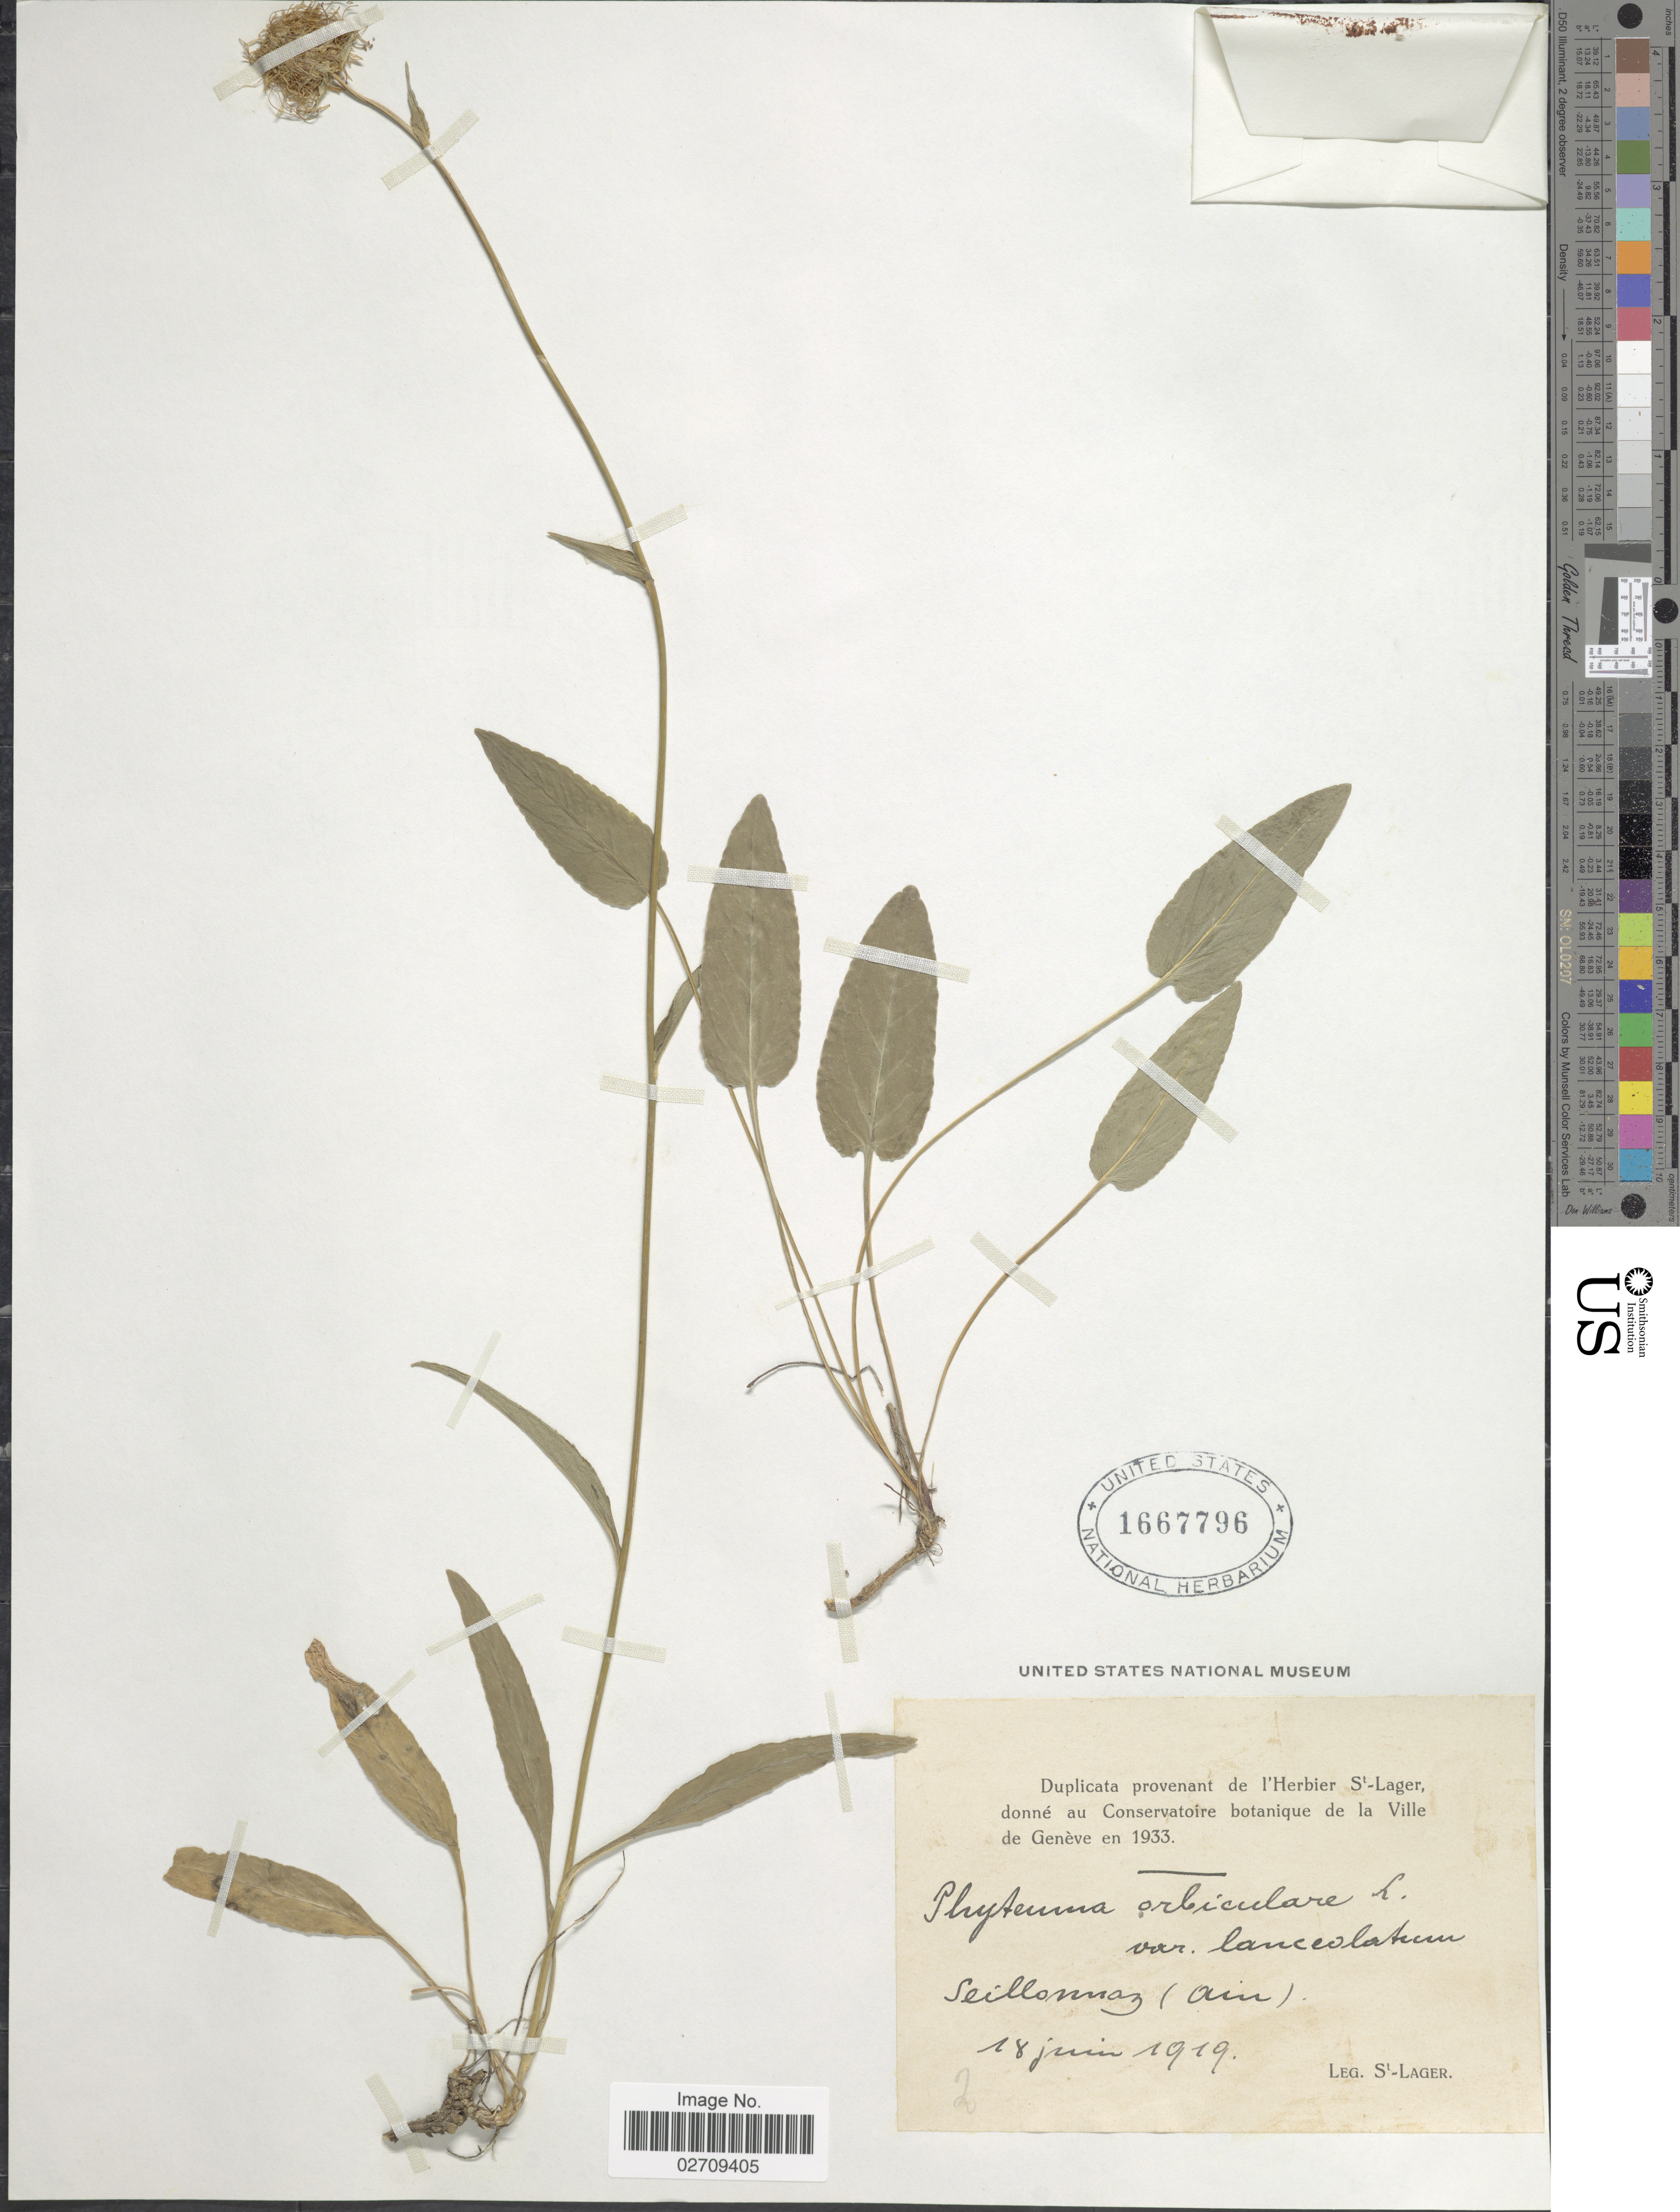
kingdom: Plantae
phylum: Tracheophyta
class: Magnoliopsida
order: Asterales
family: Campanulaceae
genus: Phyteuma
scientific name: Phyteuma orbiculare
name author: L.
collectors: -. St. Lager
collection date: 1919-06-18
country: France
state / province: Auvergne-Rhône-Alpes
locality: Seillonnaz (Ain)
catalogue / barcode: US 1667796